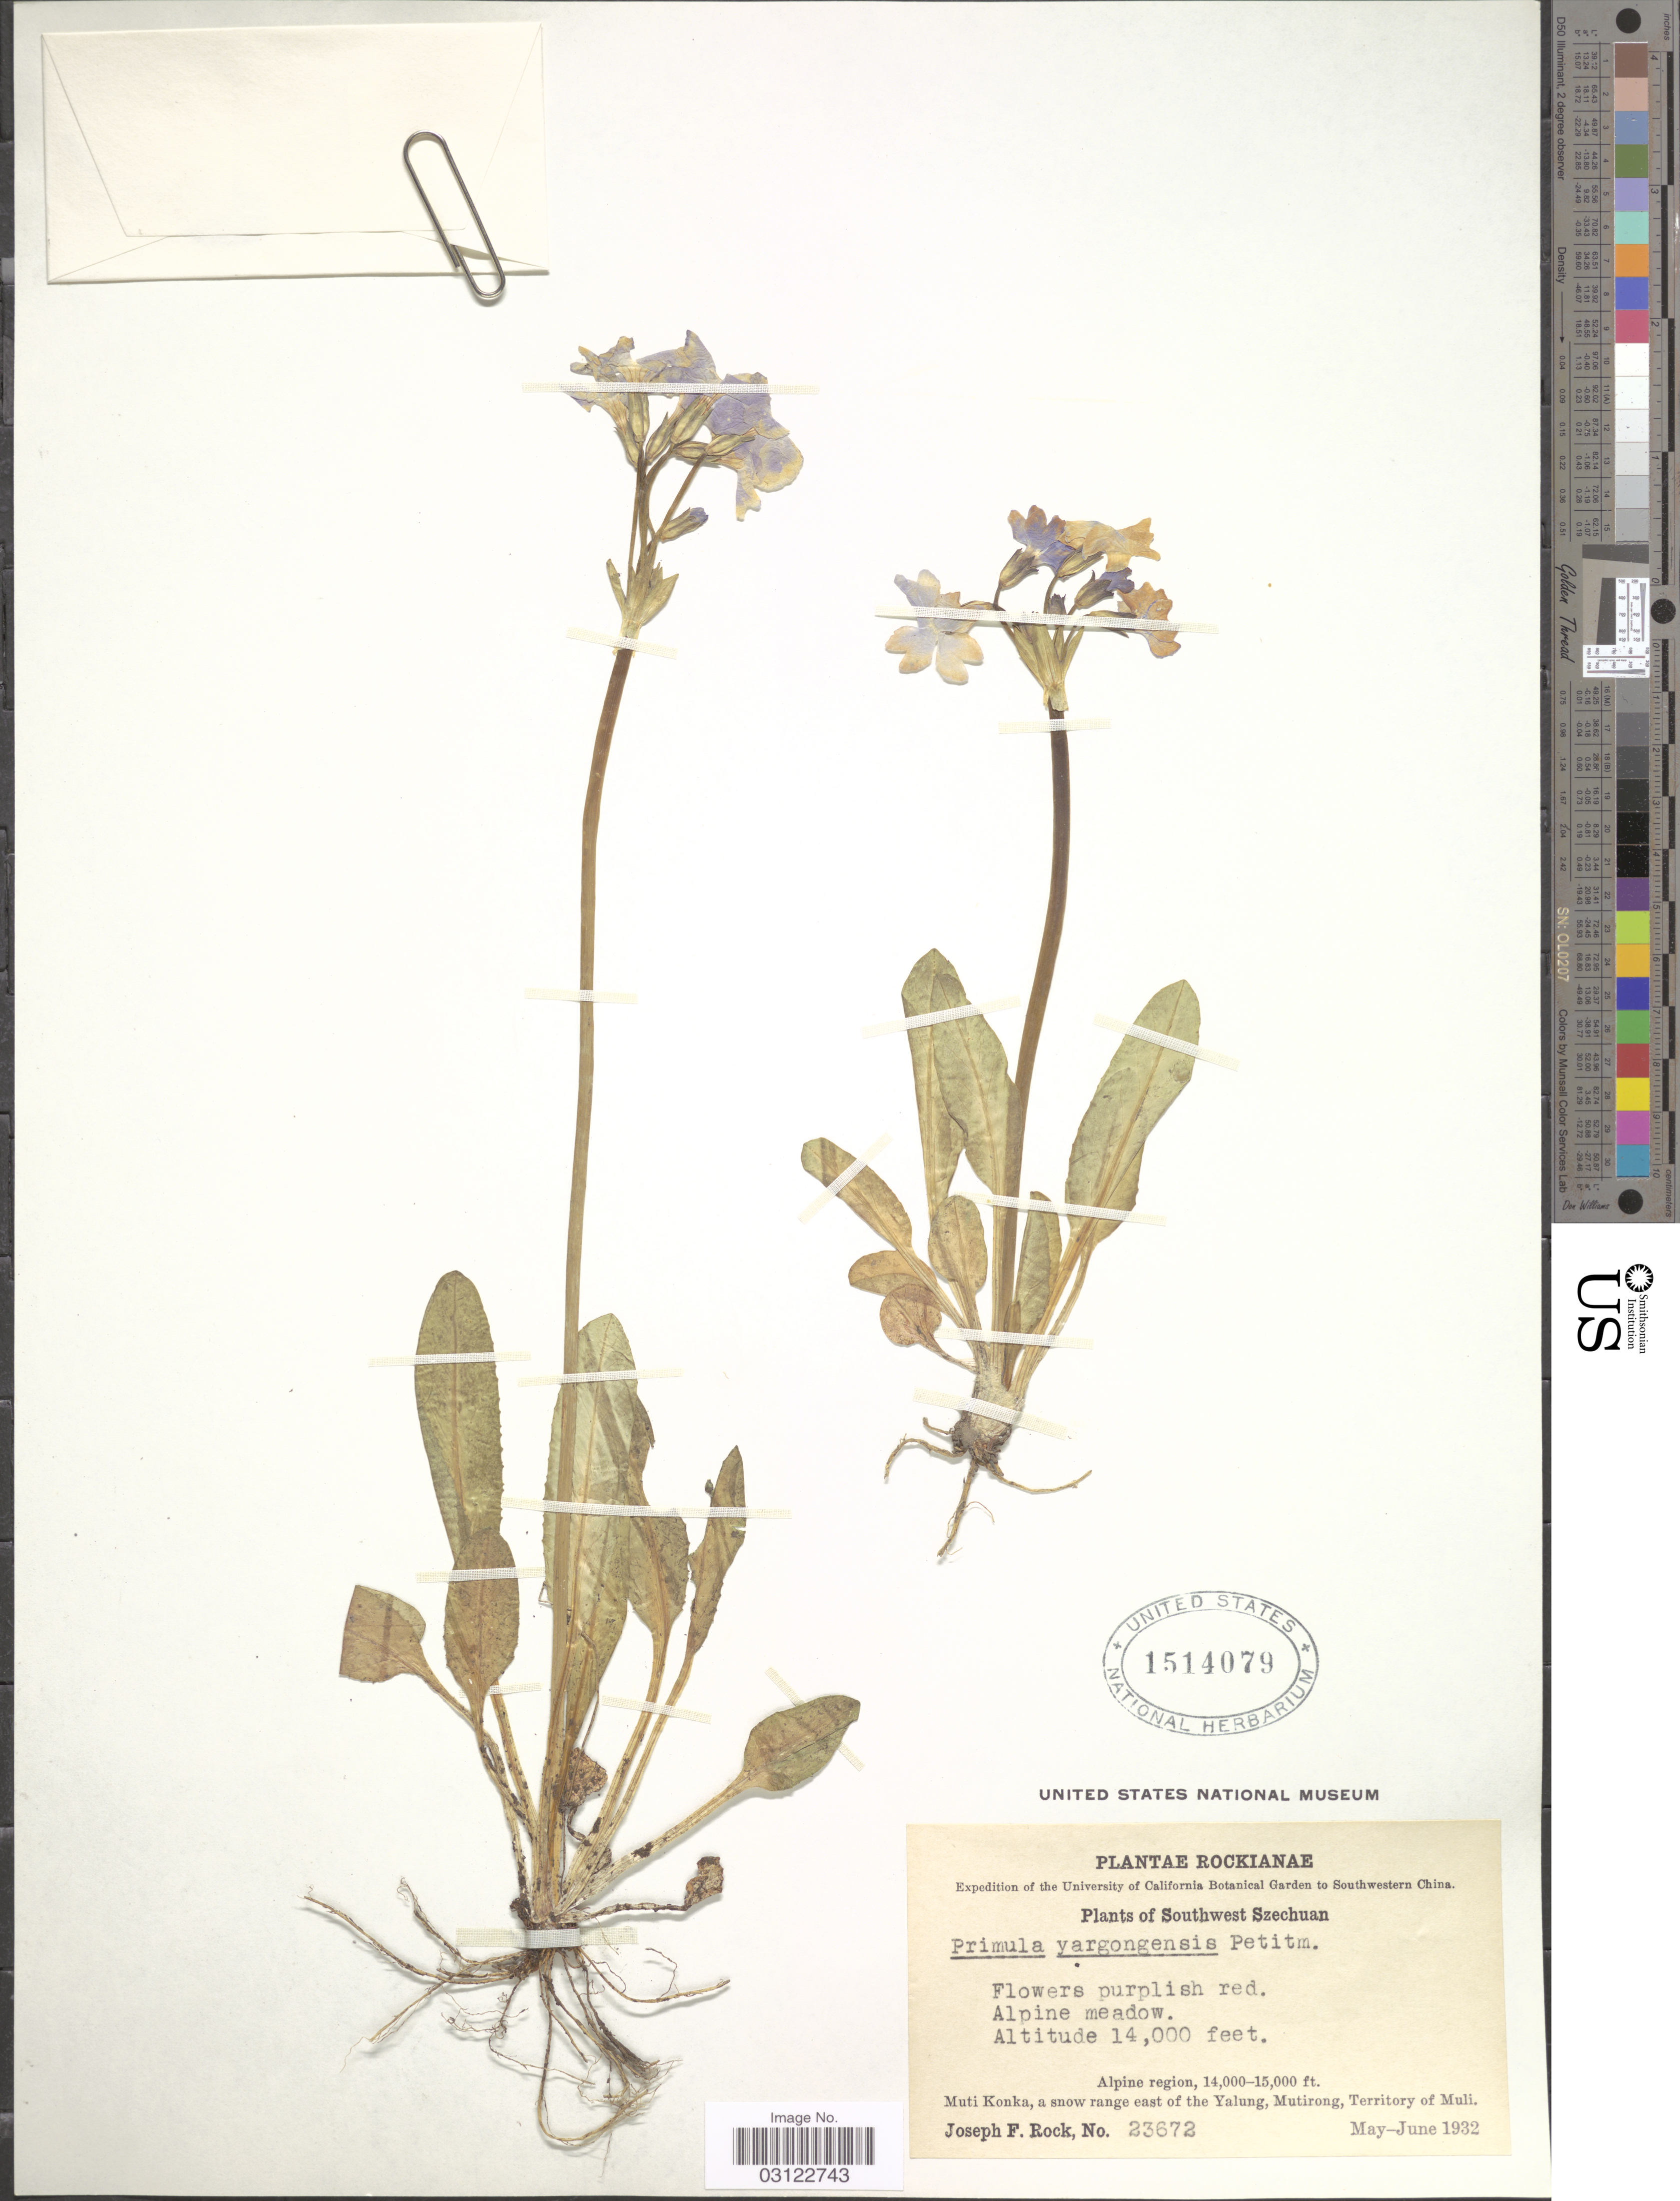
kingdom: Plantae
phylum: Tracheophyta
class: Magnoliopsida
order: Ericales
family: Primulaceae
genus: Primula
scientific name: Primula yargongensis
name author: Petitm.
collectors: J. F. Rock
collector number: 23672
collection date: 1932-05/1932-06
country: China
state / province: Sichuan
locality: Southwestern China. Southwest Szechuan. Alpine meadow. Alpine region. Muti Konka, a snow range east of the Yalung, Mutirong, Territory of Muli.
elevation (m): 4267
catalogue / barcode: US 1514079